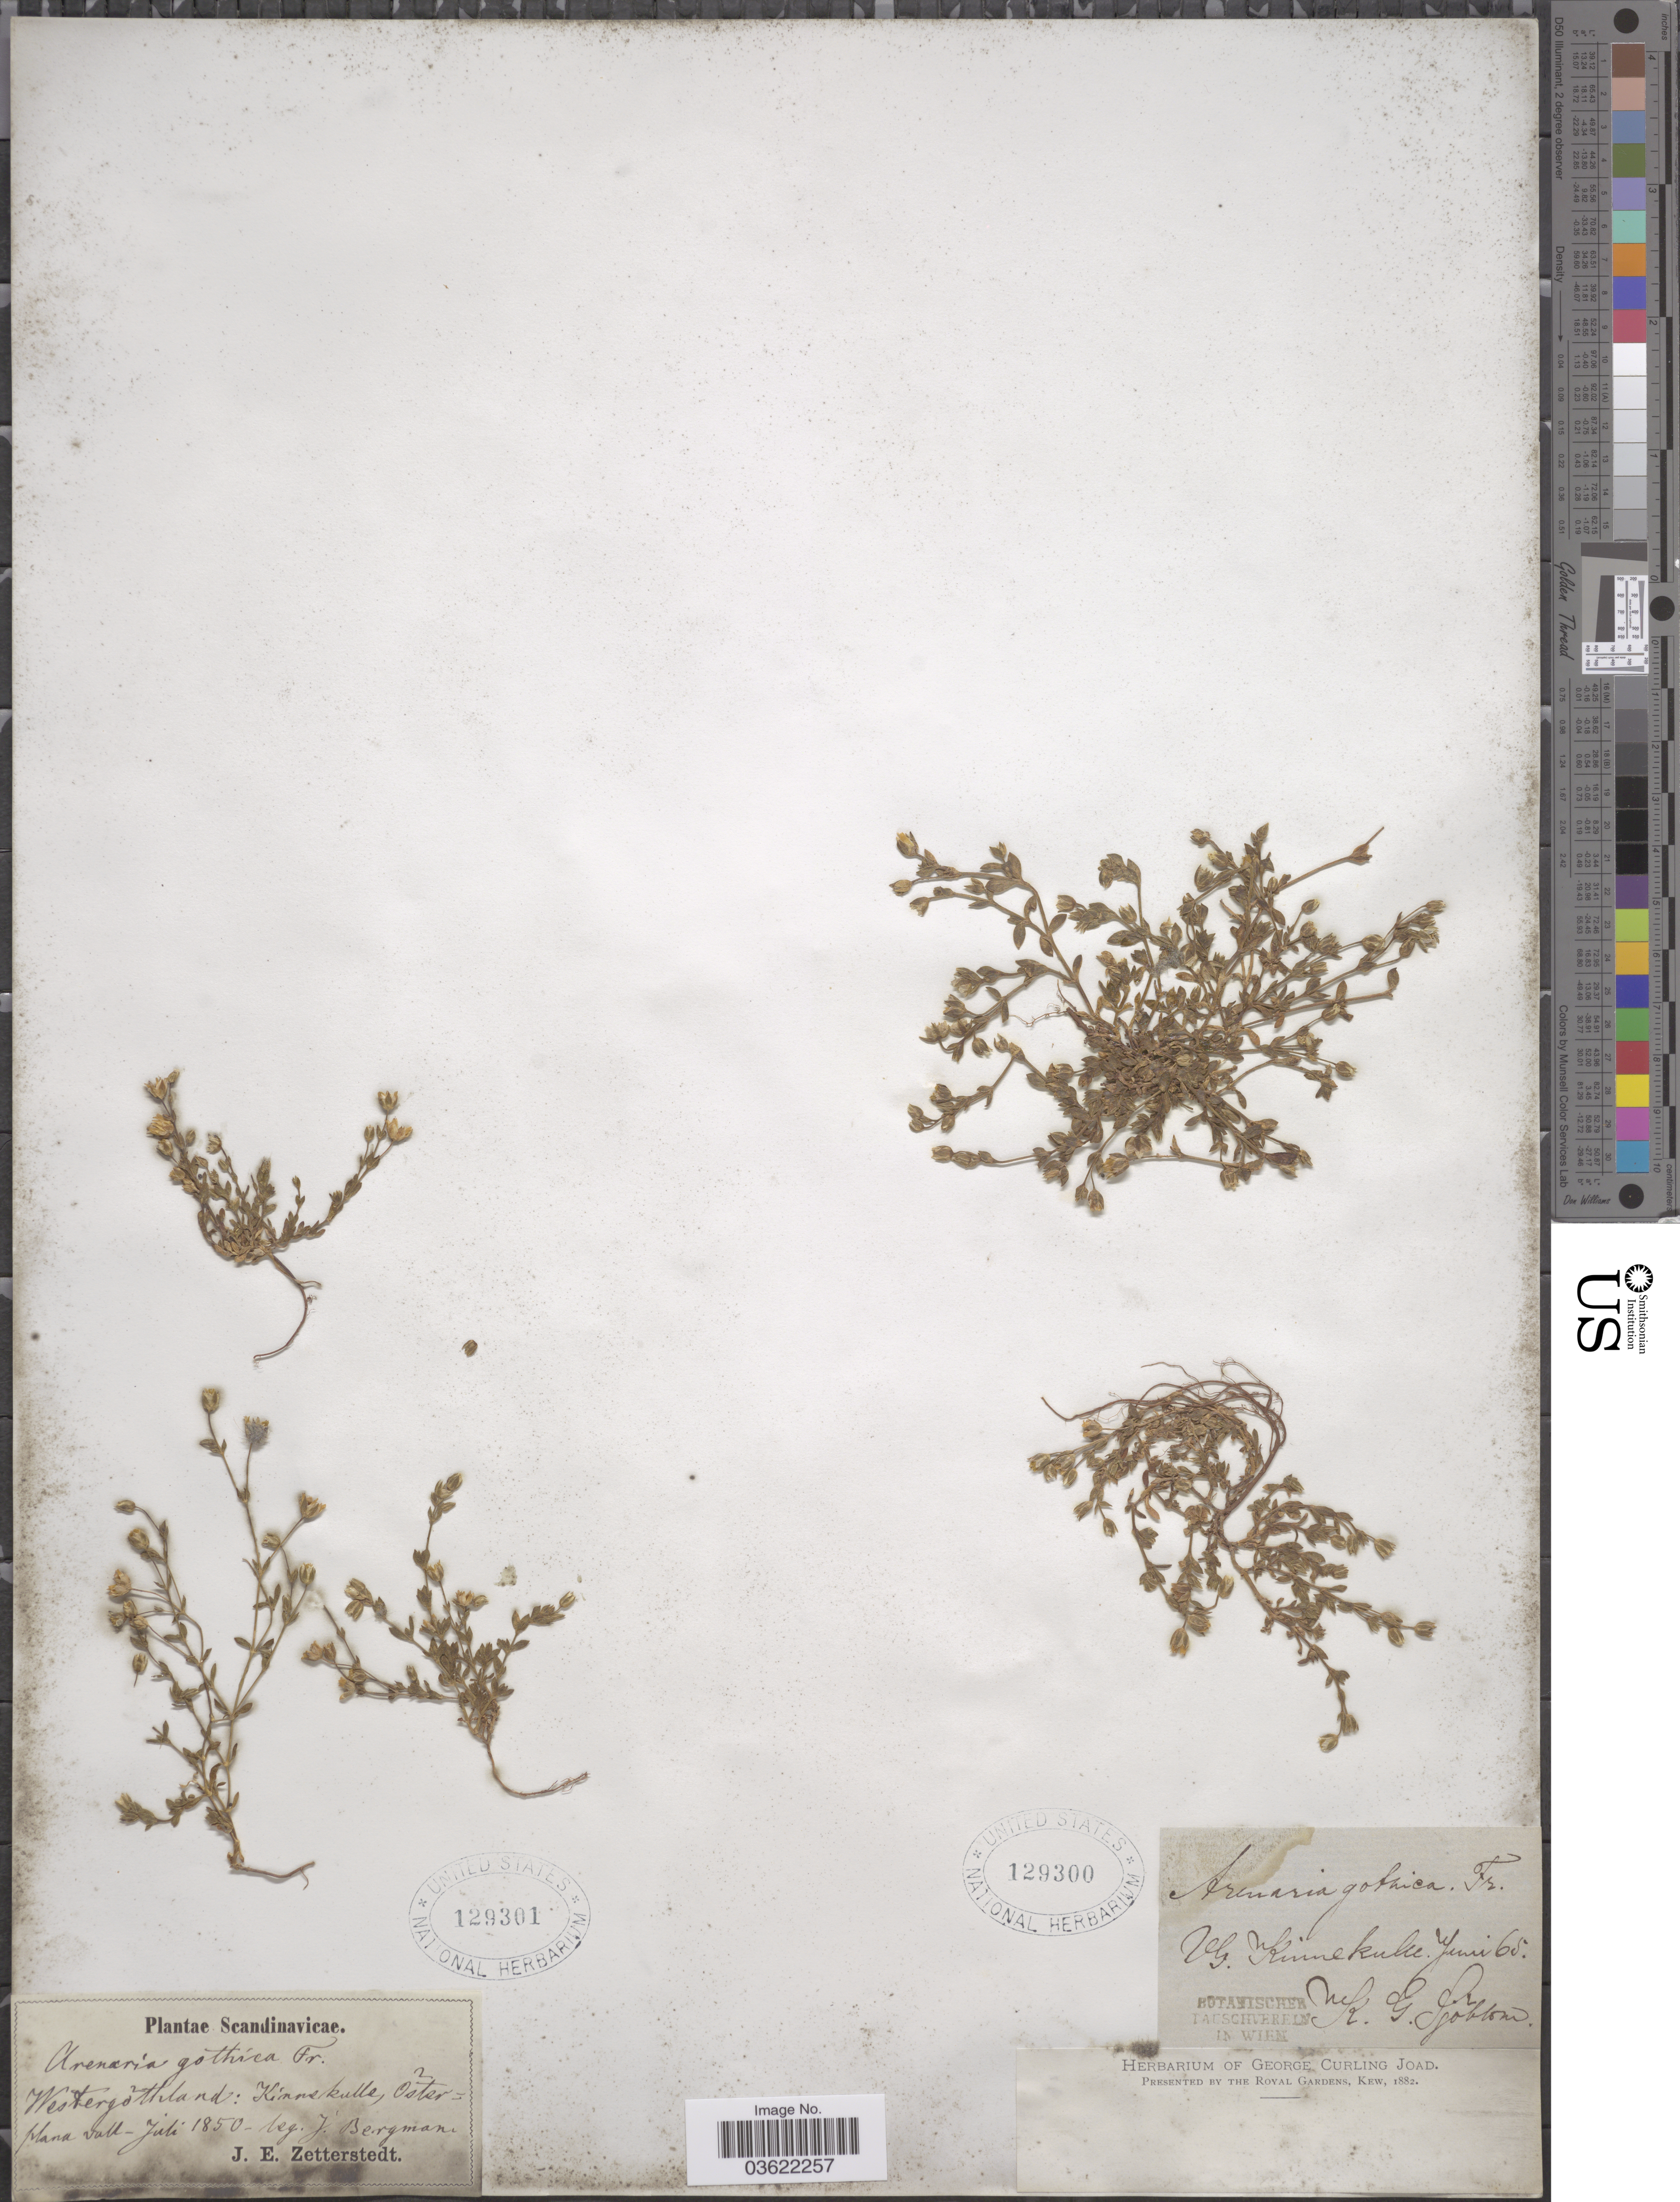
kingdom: Plantae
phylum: Tracheophyta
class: Magnoliopsida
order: Caryophyllales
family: Caryophyllaceae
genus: Arenaria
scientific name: Arenaria gothica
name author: Fr.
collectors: J. Bergman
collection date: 1850-07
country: Sweden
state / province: Gotland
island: Gotland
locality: Scandinavicae. Westergöthland: Kinnekulle, Osterplana vall.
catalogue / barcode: US 129301-2